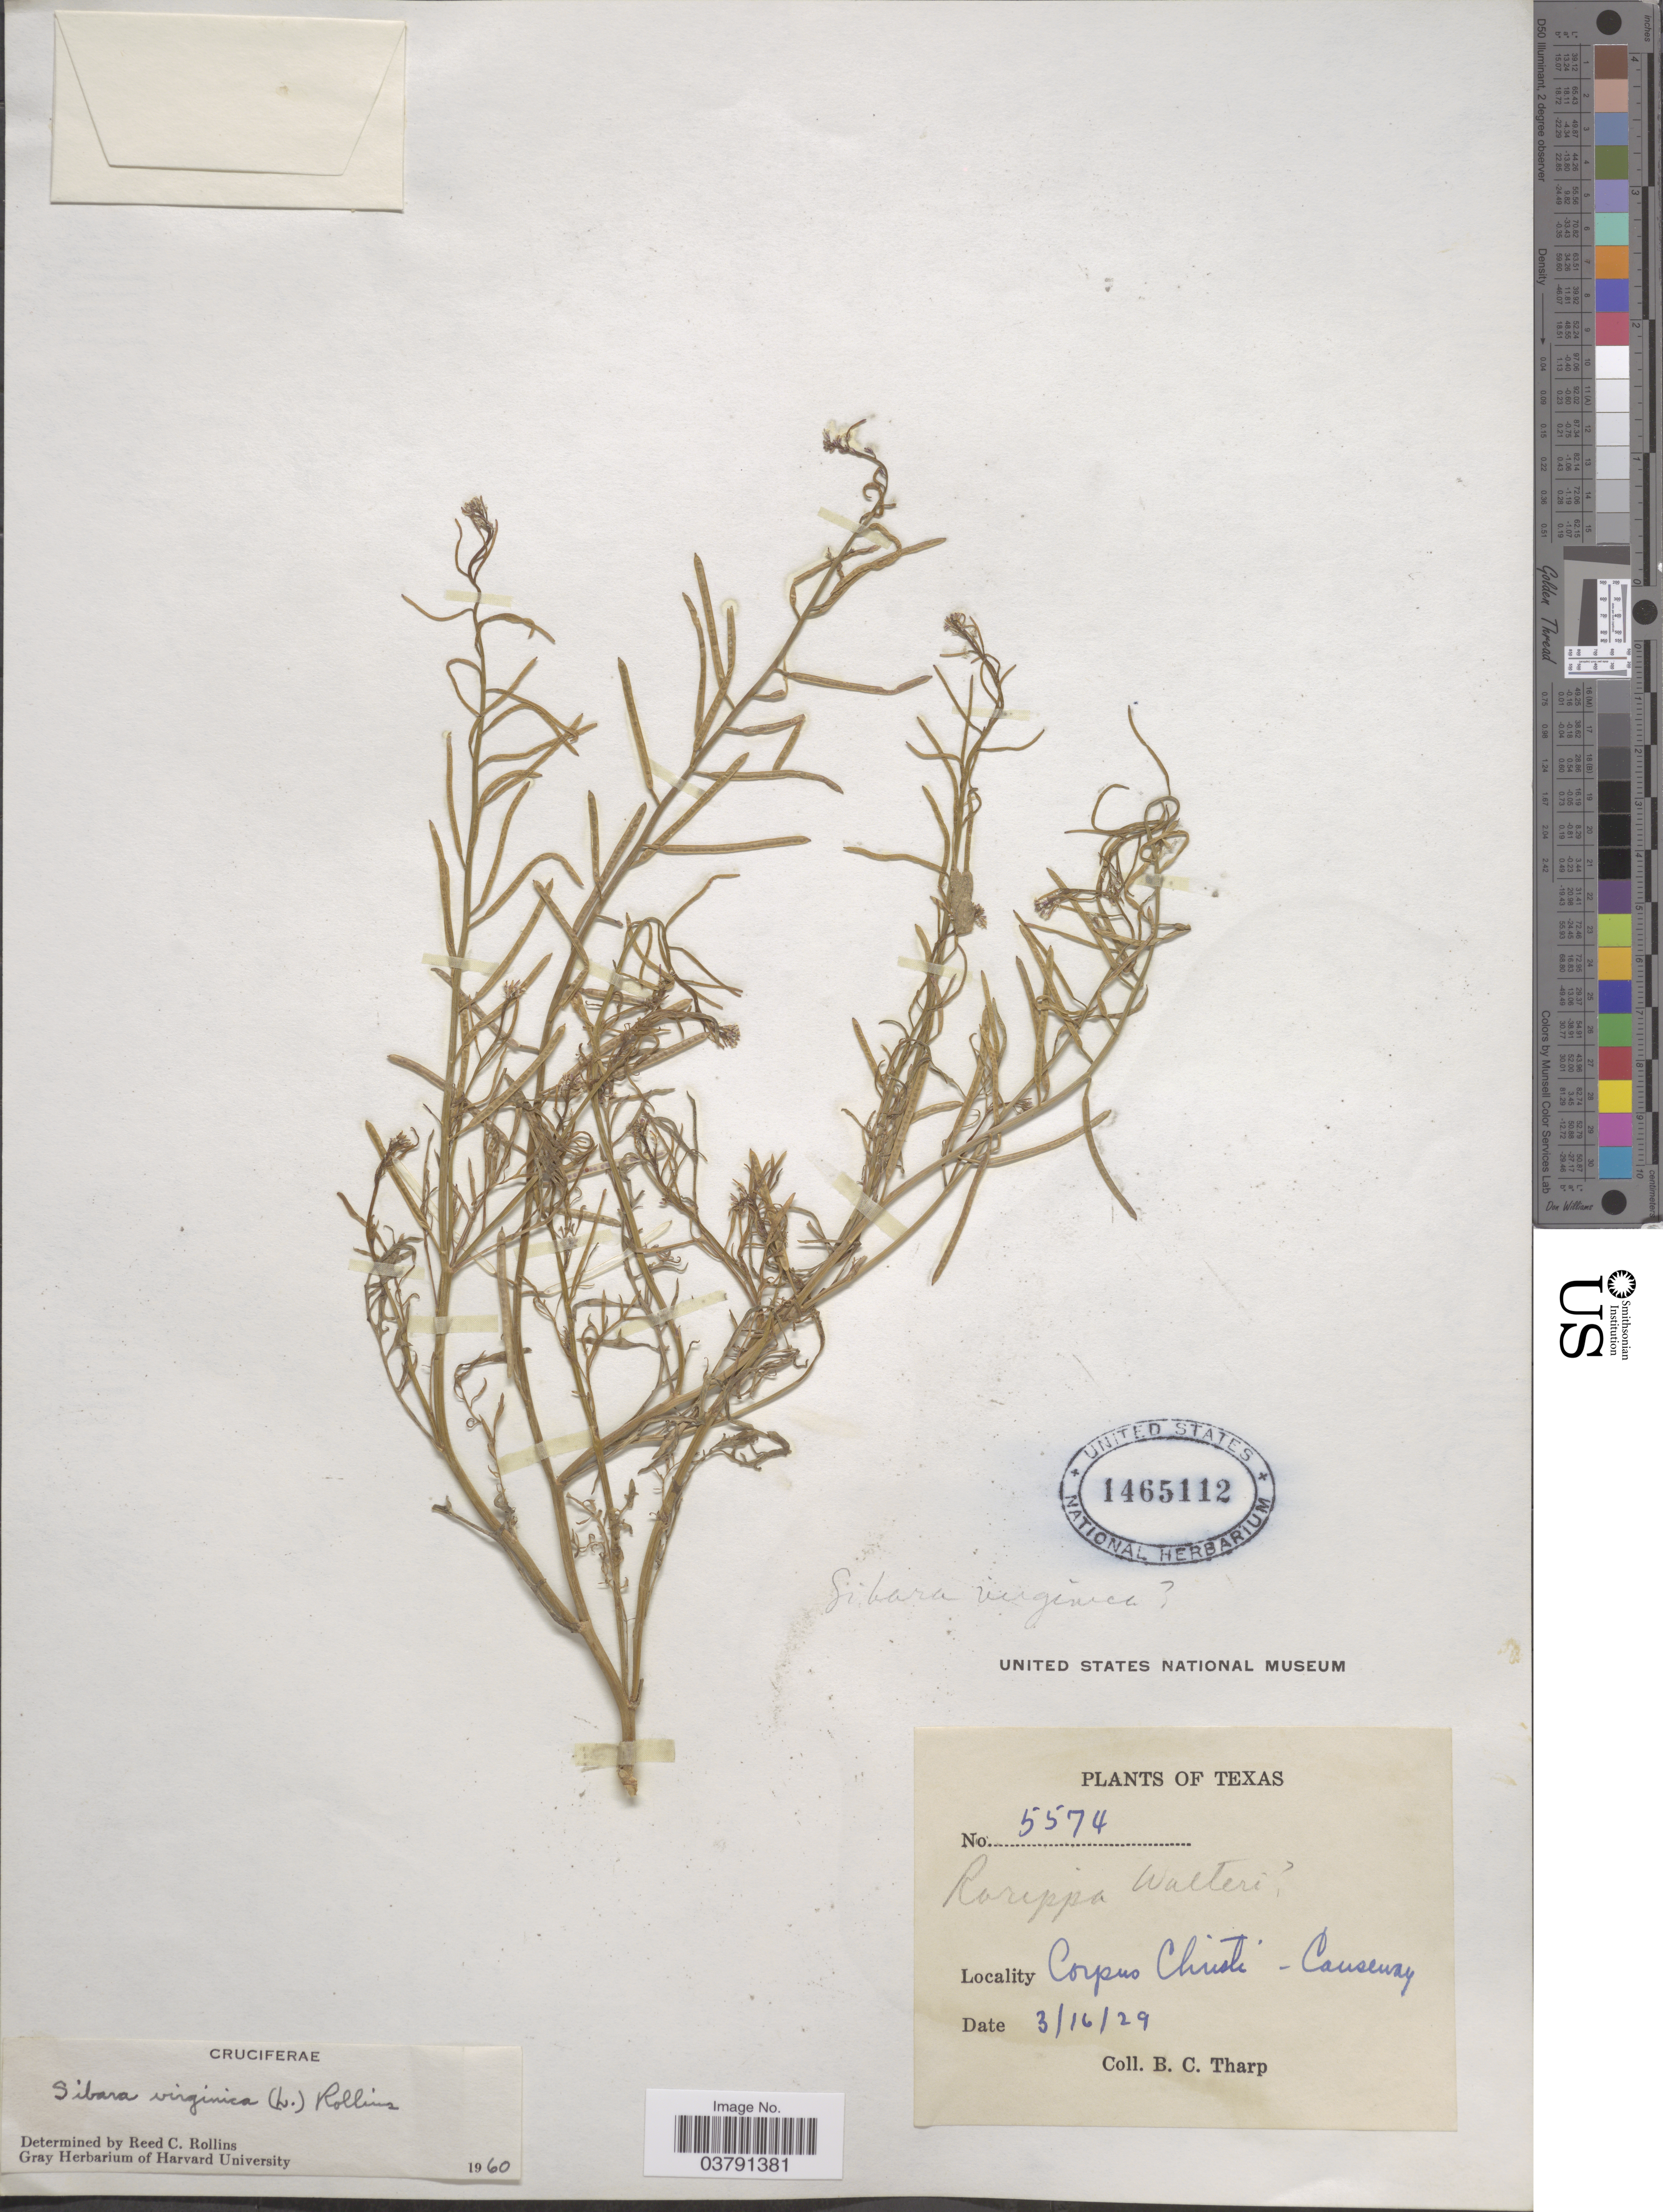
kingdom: Plantae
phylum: Tracheophyta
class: Magnoliopsida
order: Brassicales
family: Brassicaceae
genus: Planodes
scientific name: Planodes virginicum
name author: (L.) Greene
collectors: B. C. Tharp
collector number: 5574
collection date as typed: Transcribed d/m/y: 16/3/29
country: United States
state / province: Texas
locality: Corpus Christi - Causeway.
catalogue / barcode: US 1465112